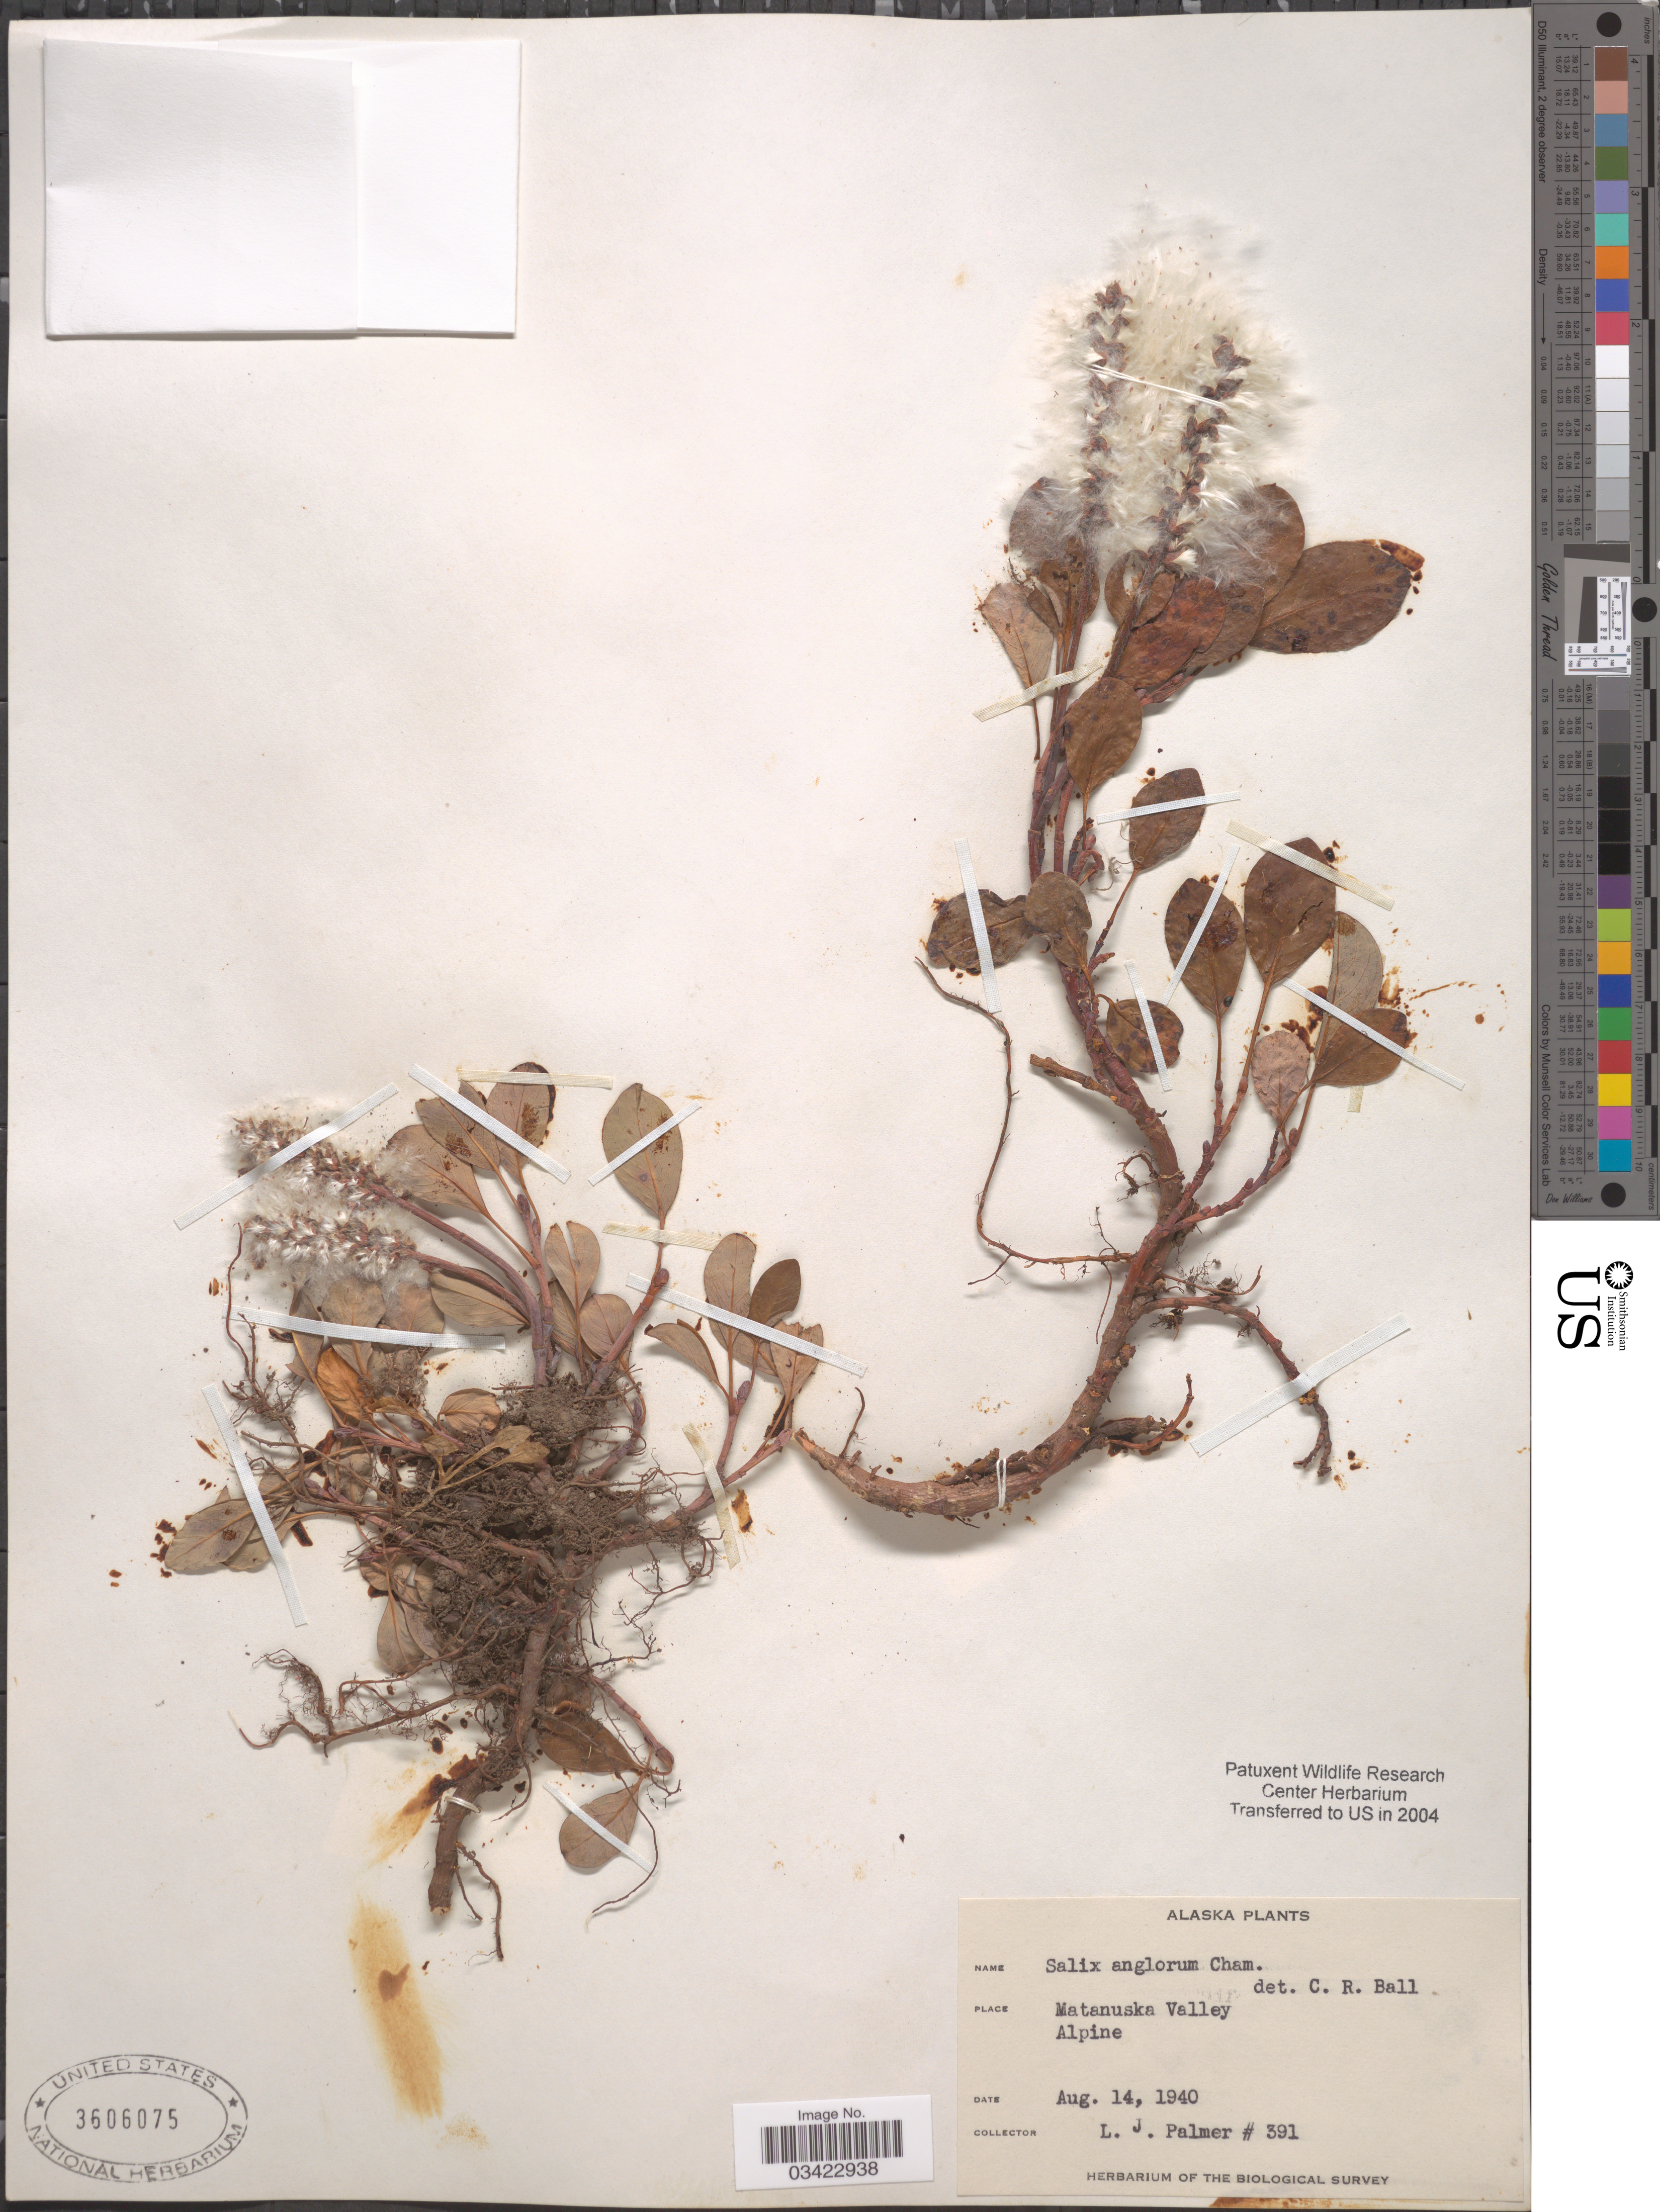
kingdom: Plantae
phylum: Tracheophyta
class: Magnoliopsida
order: Malpighiales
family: Salicaceae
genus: Salix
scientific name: Salix anglorum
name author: Cham.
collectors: L. J. Palmer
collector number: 391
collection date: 1940-08-14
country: United States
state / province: Alaska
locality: Matanuska Valley. Alpine.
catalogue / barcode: US 3606075